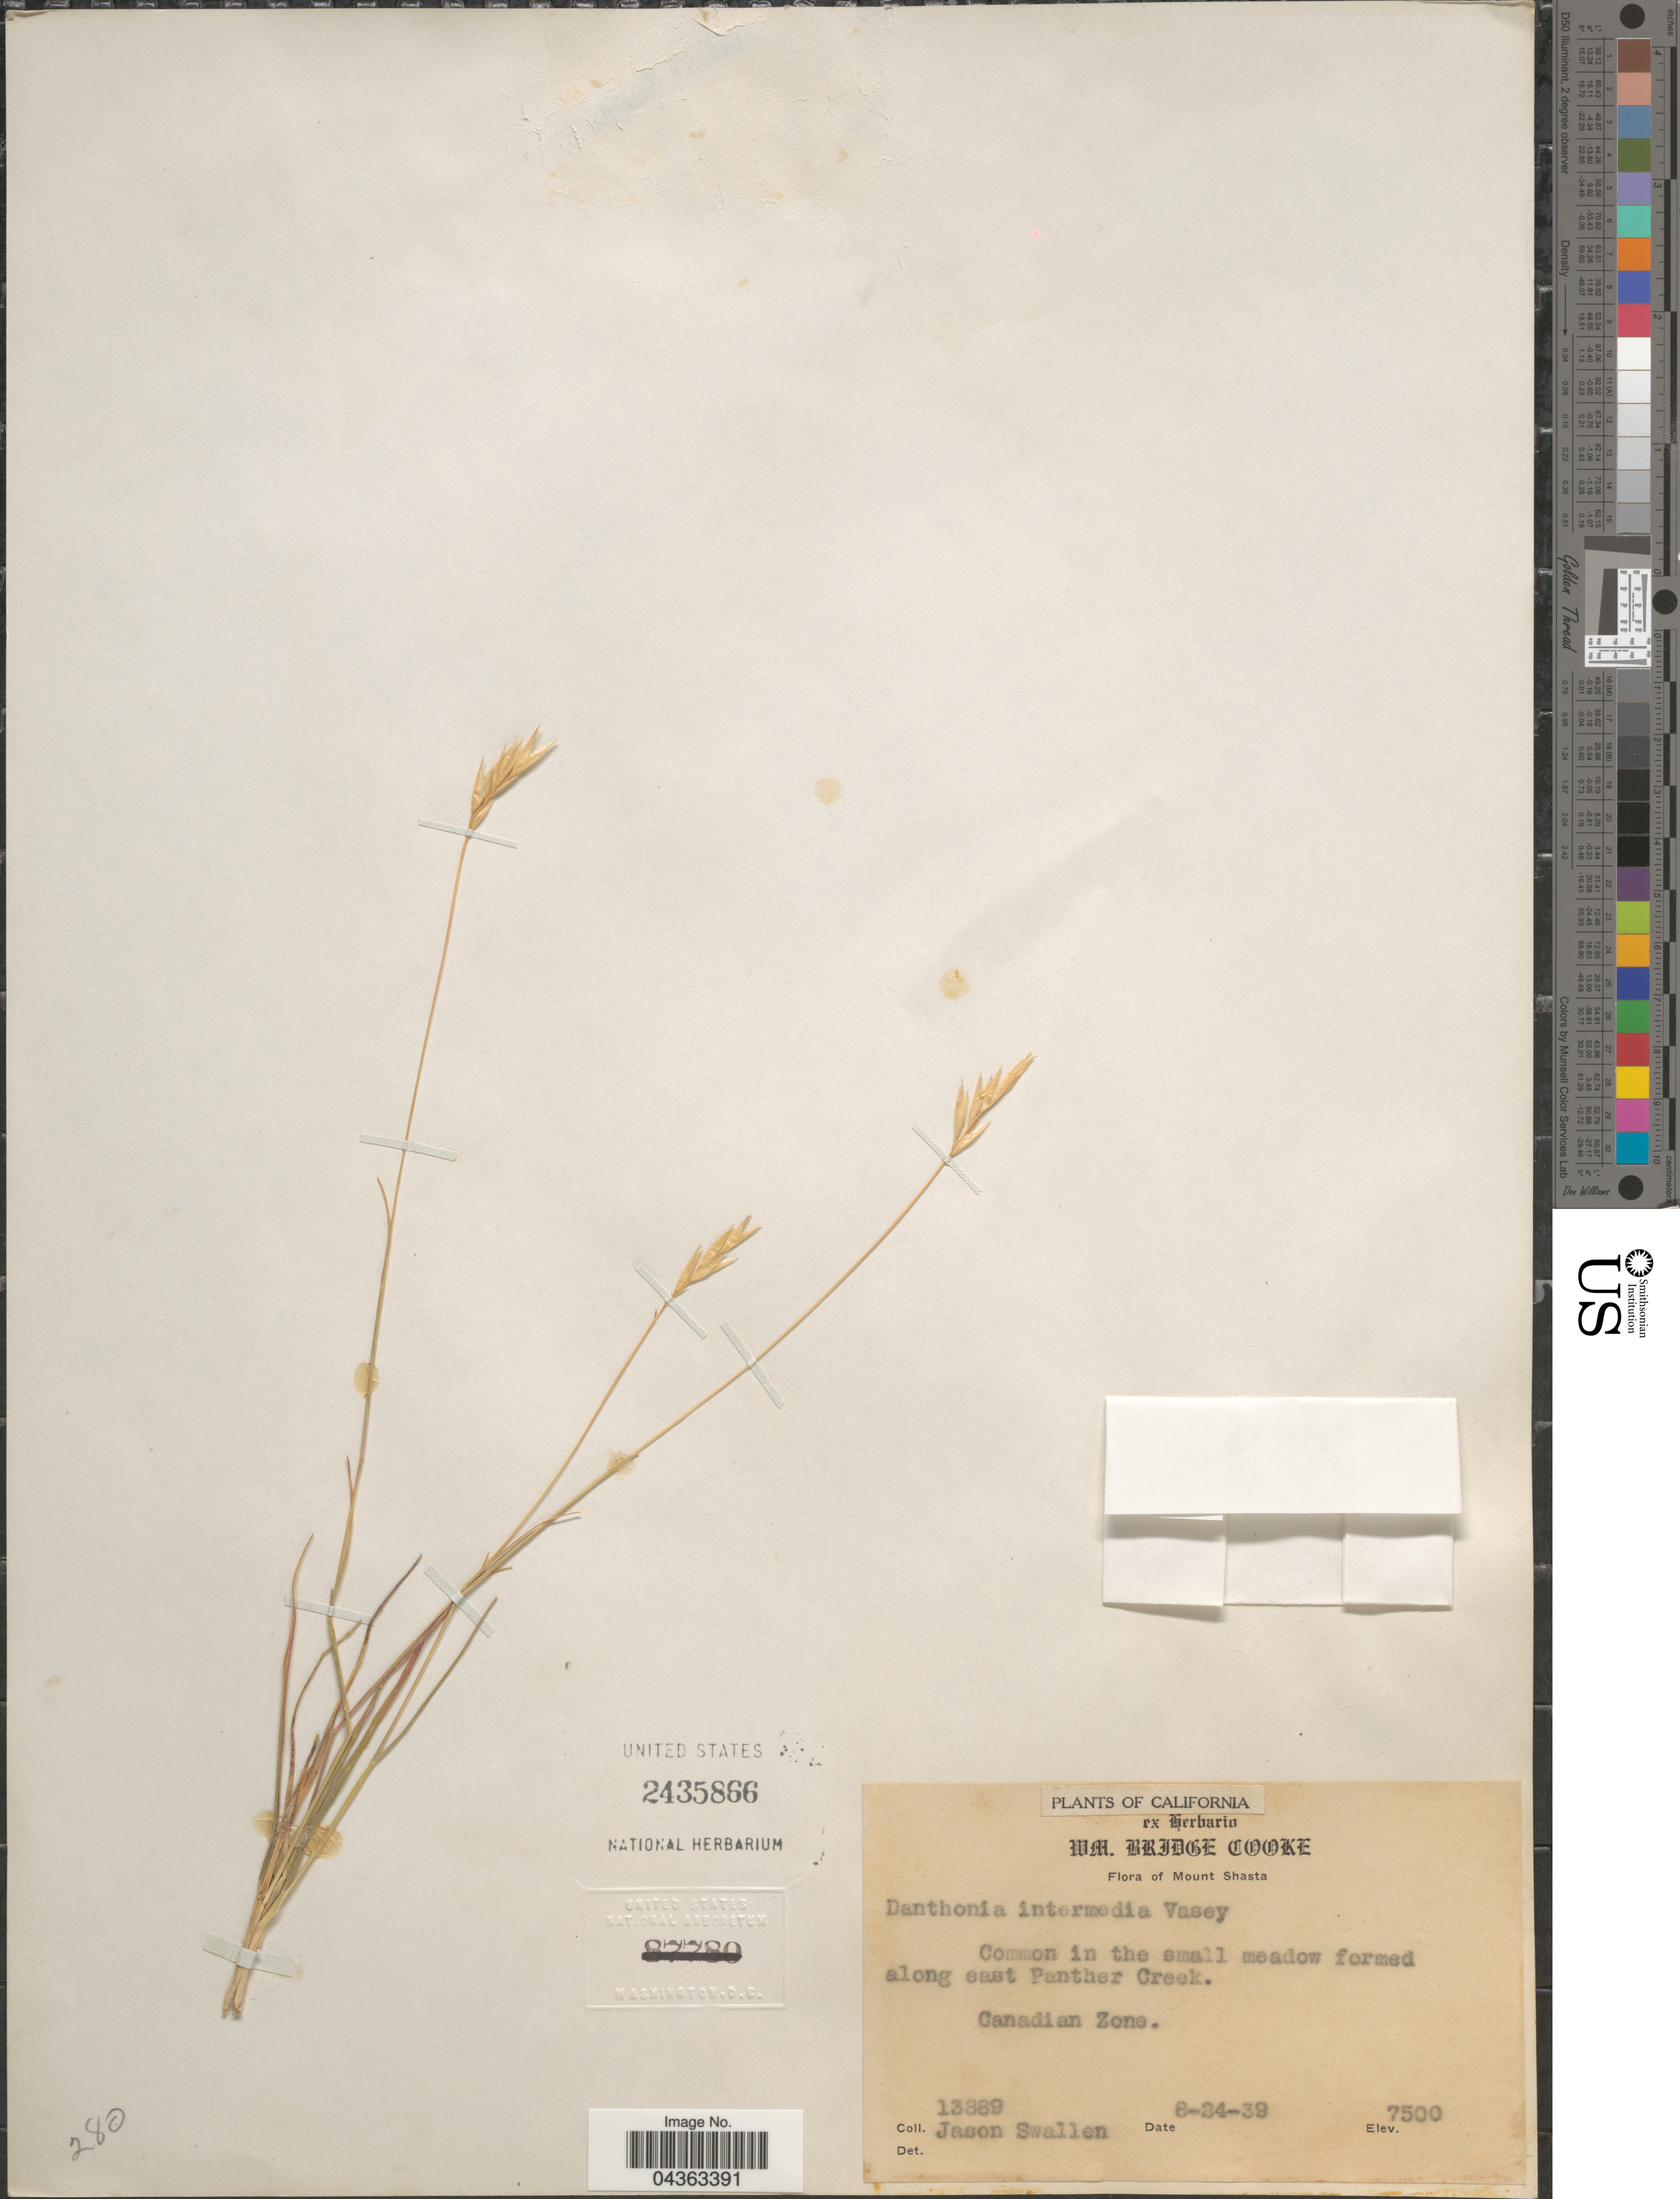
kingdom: Plantae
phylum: Tracheophyta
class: Liliopsida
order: Poales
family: Poaceae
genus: Danthonia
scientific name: Danthonia intermedia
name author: Vasey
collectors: J. R. Swallen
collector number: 13889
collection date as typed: Transcribed d/m/y: 24/8/39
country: United States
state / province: California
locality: Mount Shasta. Common in the small meadow formed along east Panther Creek. Canadian Zone.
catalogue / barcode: US 2435866